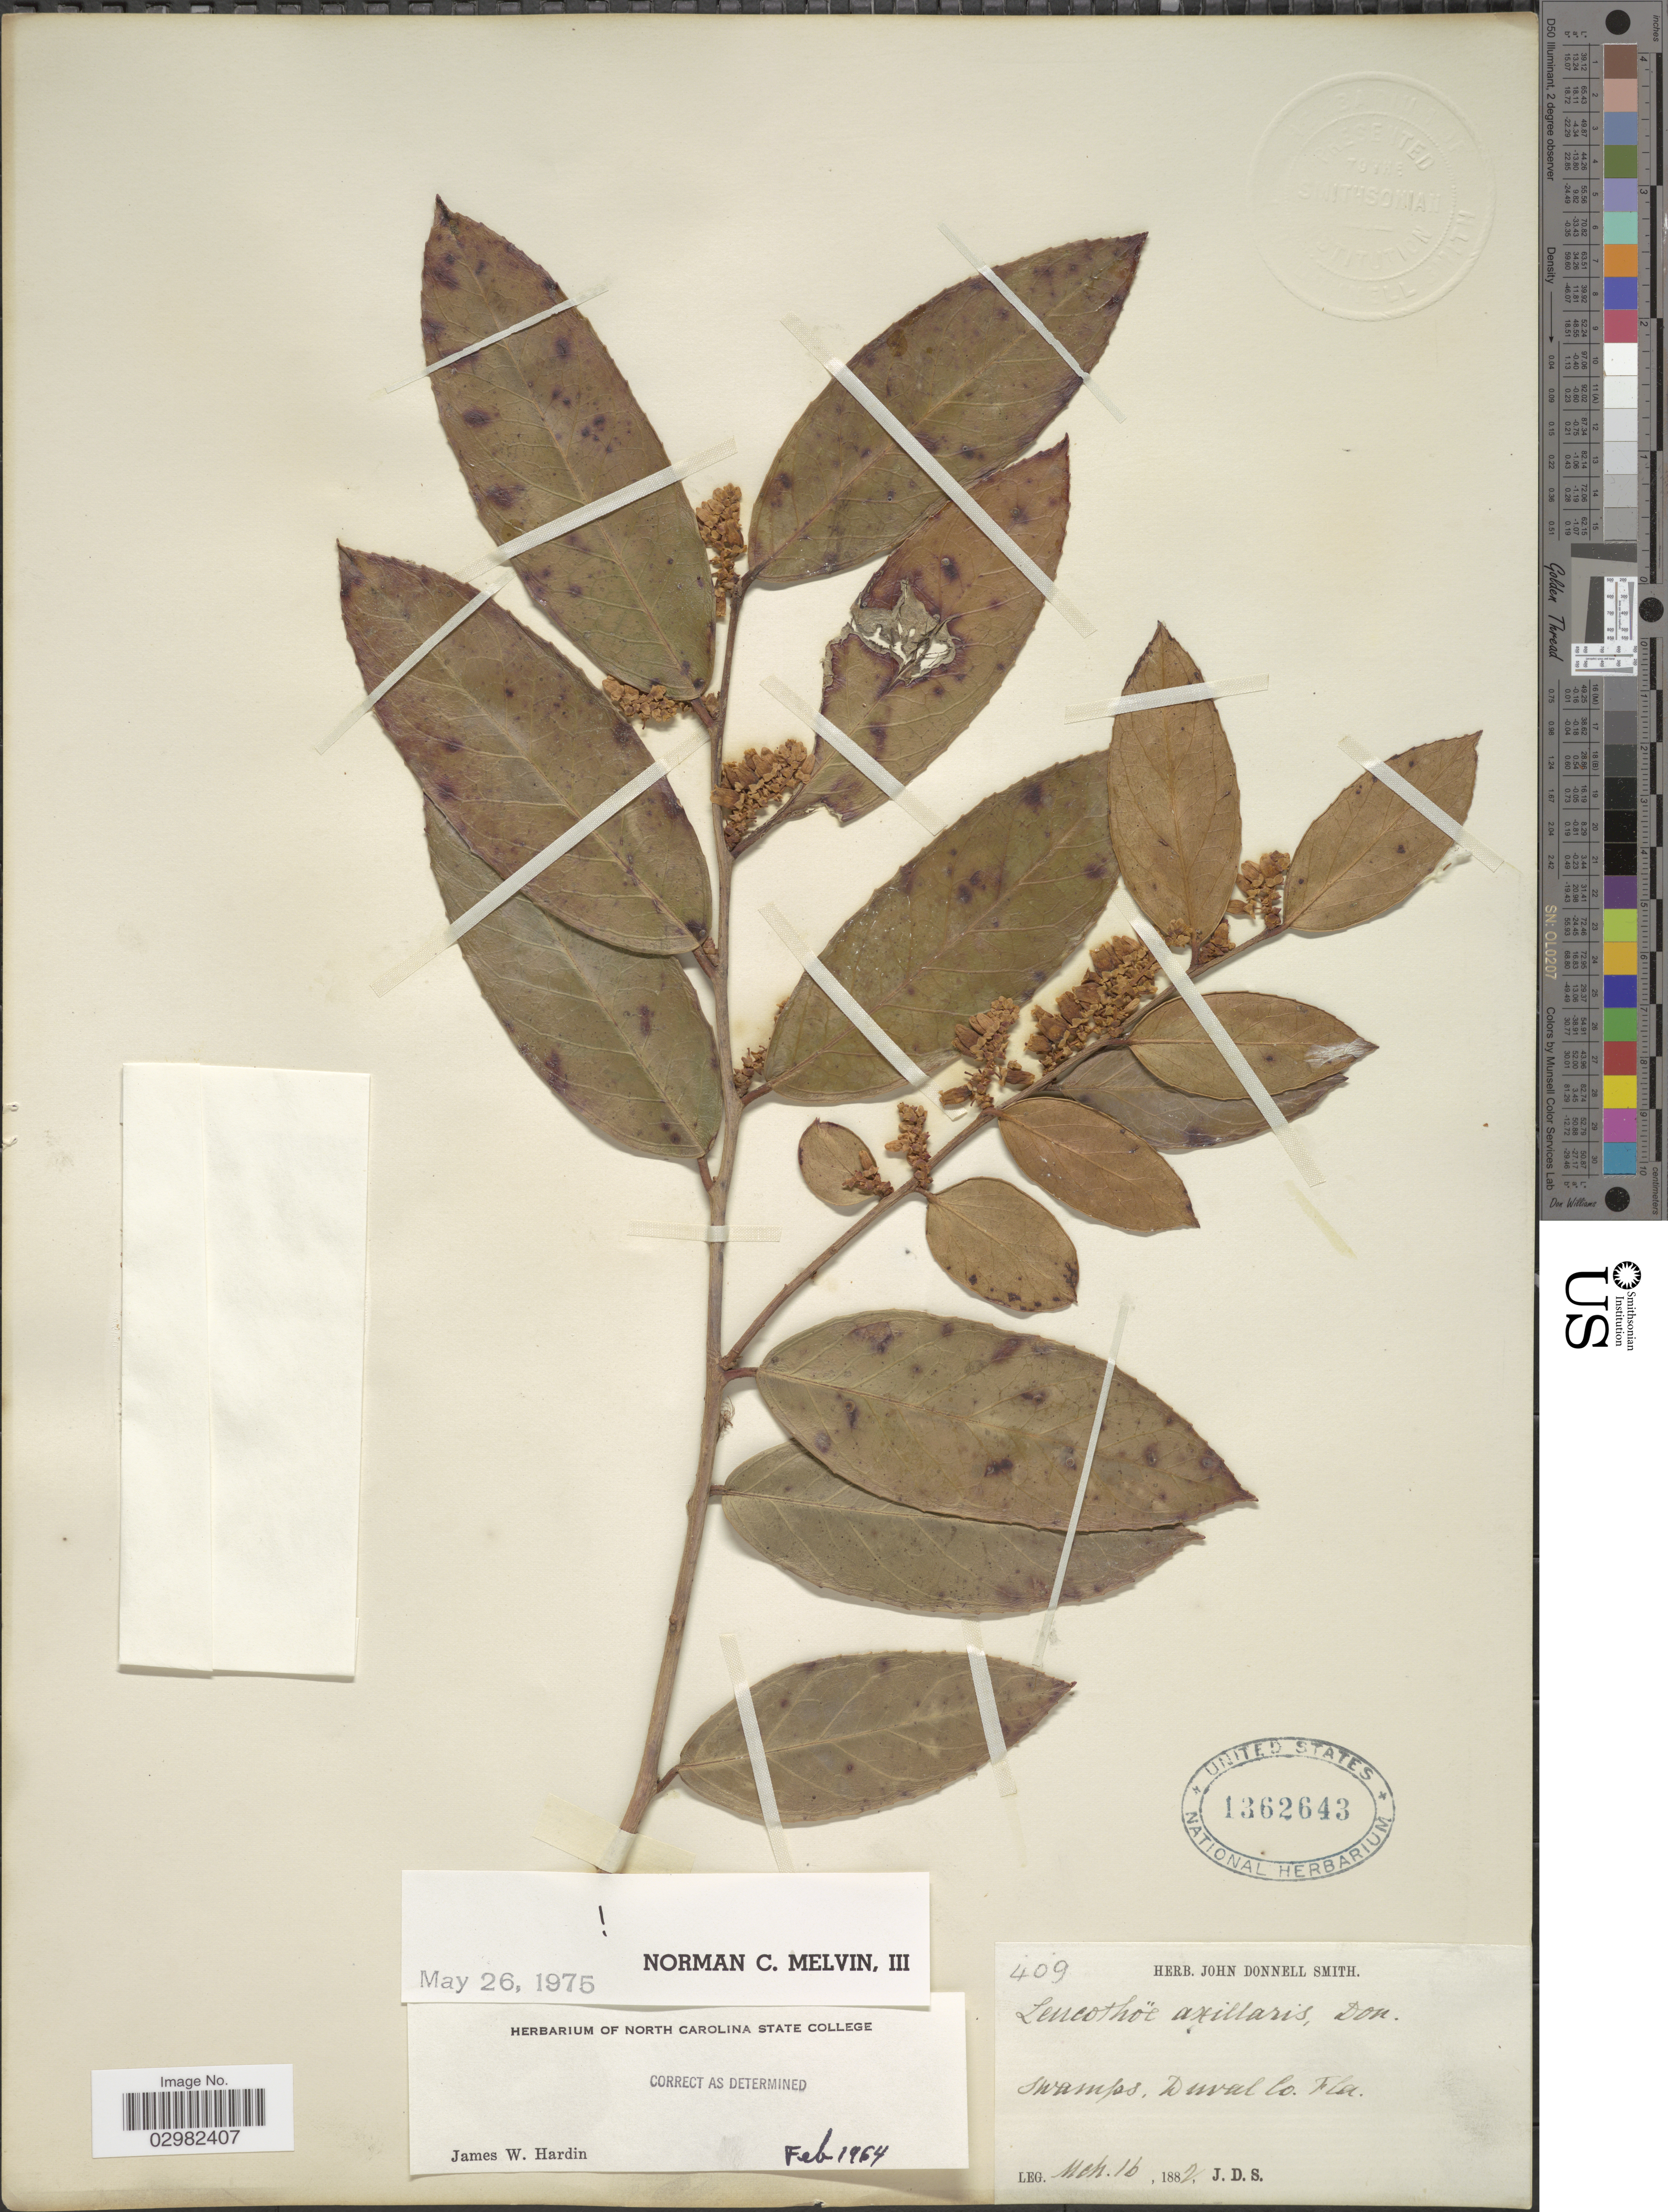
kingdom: Plantae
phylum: Tracheophyta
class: Magnoliopsida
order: Ericales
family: Ericaceae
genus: Leucothoe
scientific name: Leucothoë axillaris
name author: (Lam.) D. Don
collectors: J. Donnell Smith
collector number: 409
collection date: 1882-03-16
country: United States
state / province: Florida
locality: Swamps, Duval Co.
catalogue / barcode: US 1362643